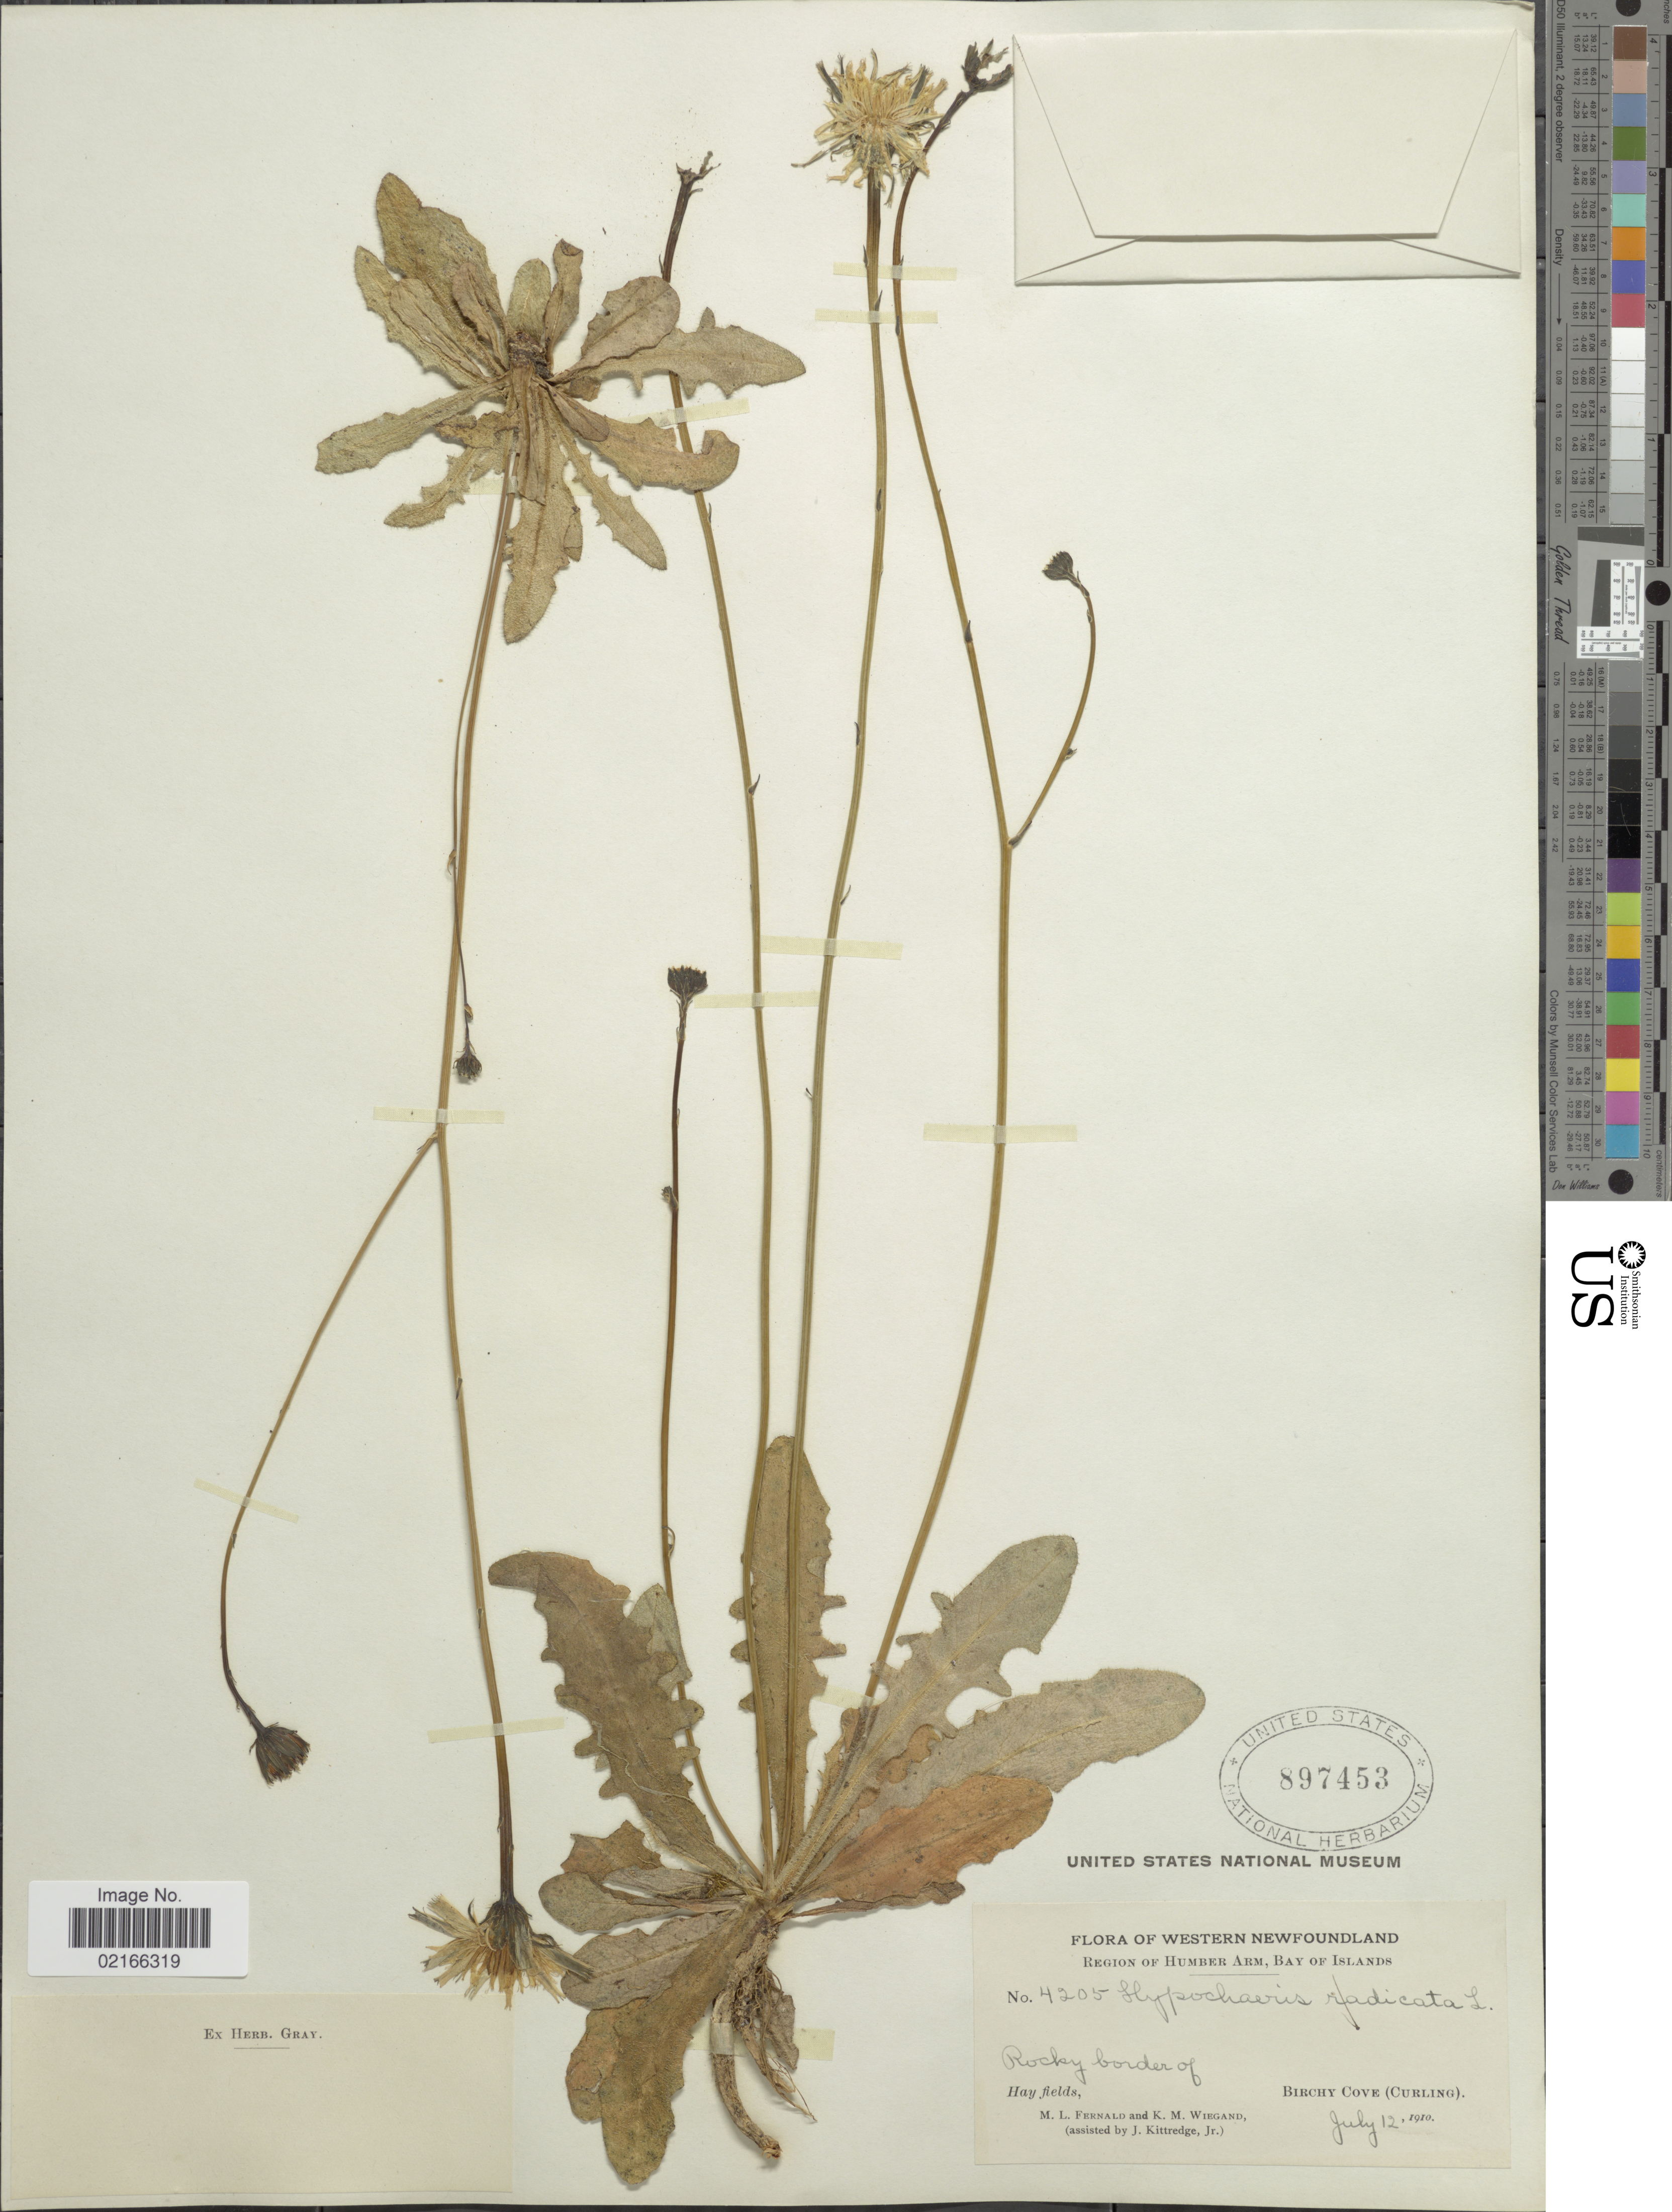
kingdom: Plantae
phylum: Tracheophyta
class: Magnoliopsida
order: Asterales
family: Asteraceae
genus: Hypochaeris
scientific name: Hypochaeris radicata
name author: L.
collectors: M. L. Fernald, K. M. Wiegand & J. Kittredge Jr.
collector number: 4205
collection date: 1910-07-12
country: Canada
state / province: Newfoundland and Labrador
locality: Western Newfoundland. Region of Humber Arm, Bay of Islands. Rocky border of Birchy Cove (Curling)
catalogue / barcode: US 897453